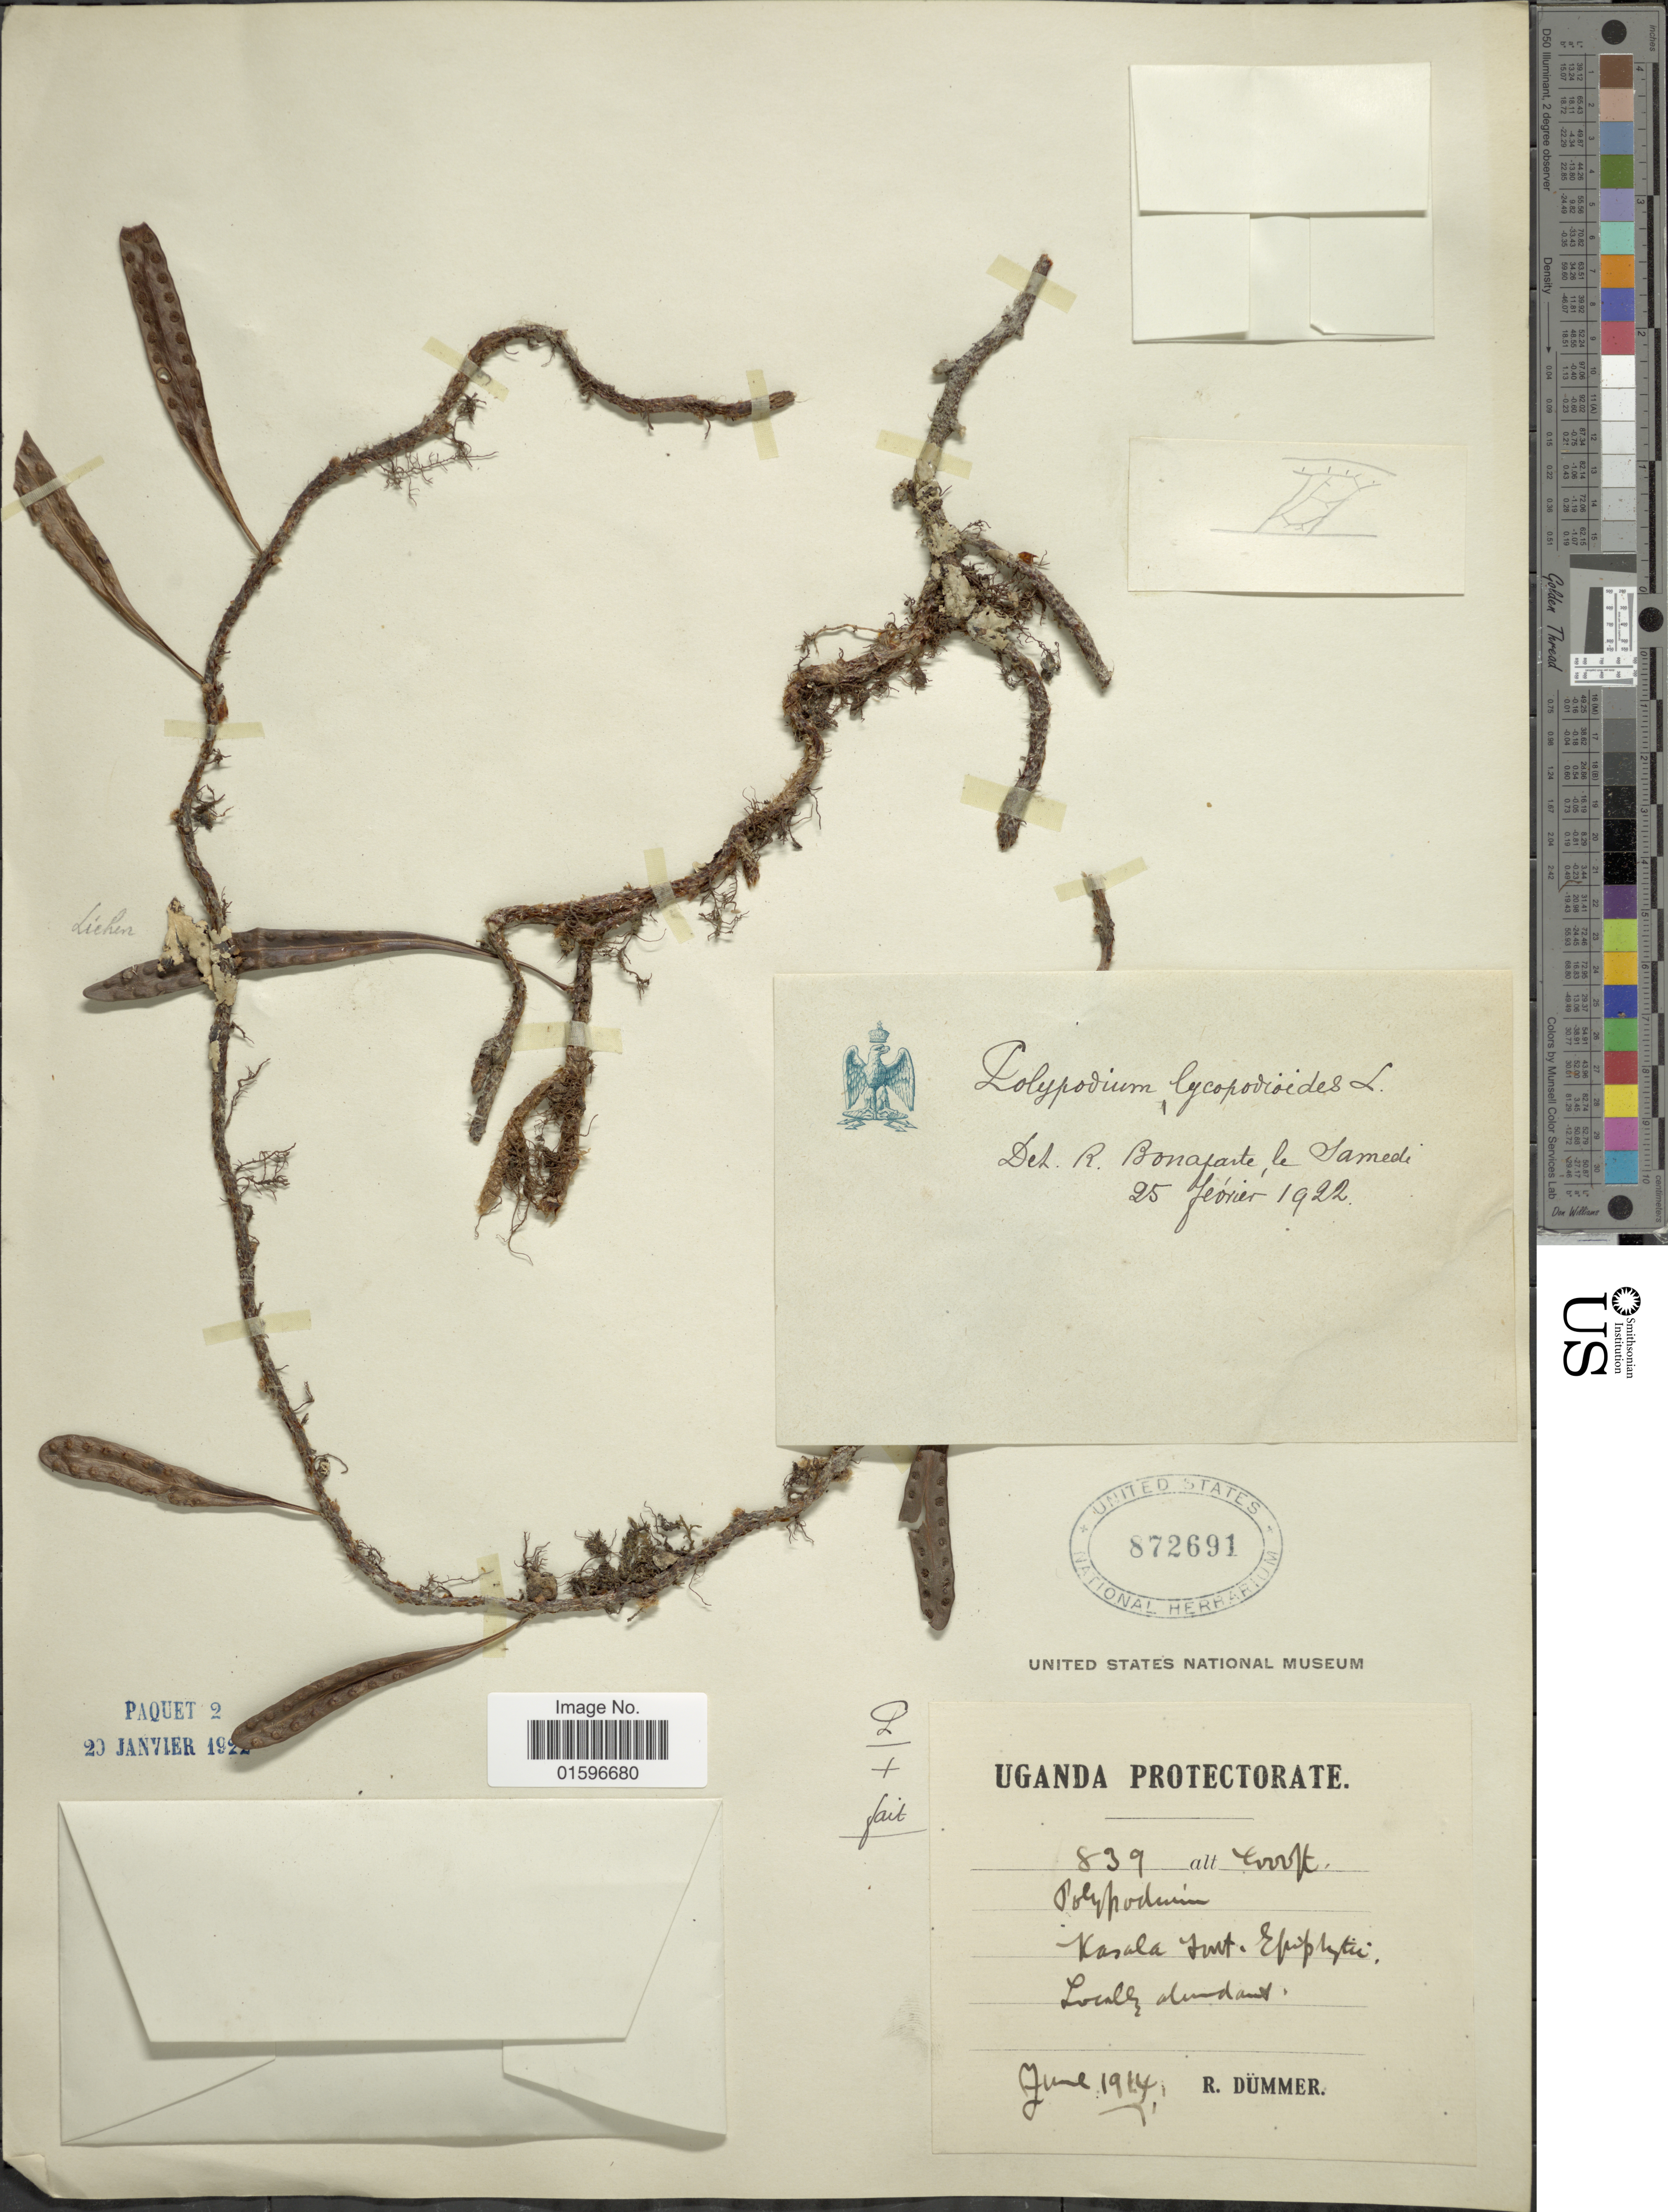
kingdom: Plantae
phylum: Tracheophyta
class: Polypodiopsida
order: Polypodiales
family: Polypodiaceae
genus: Polypodium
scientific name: Polypodium lycopodioides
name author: L.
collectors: R. A. Dümmer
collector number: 839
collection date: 1914-06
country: Uganda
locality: Uganda, Kasala Forest.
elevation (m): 1219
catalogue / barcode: US 872691